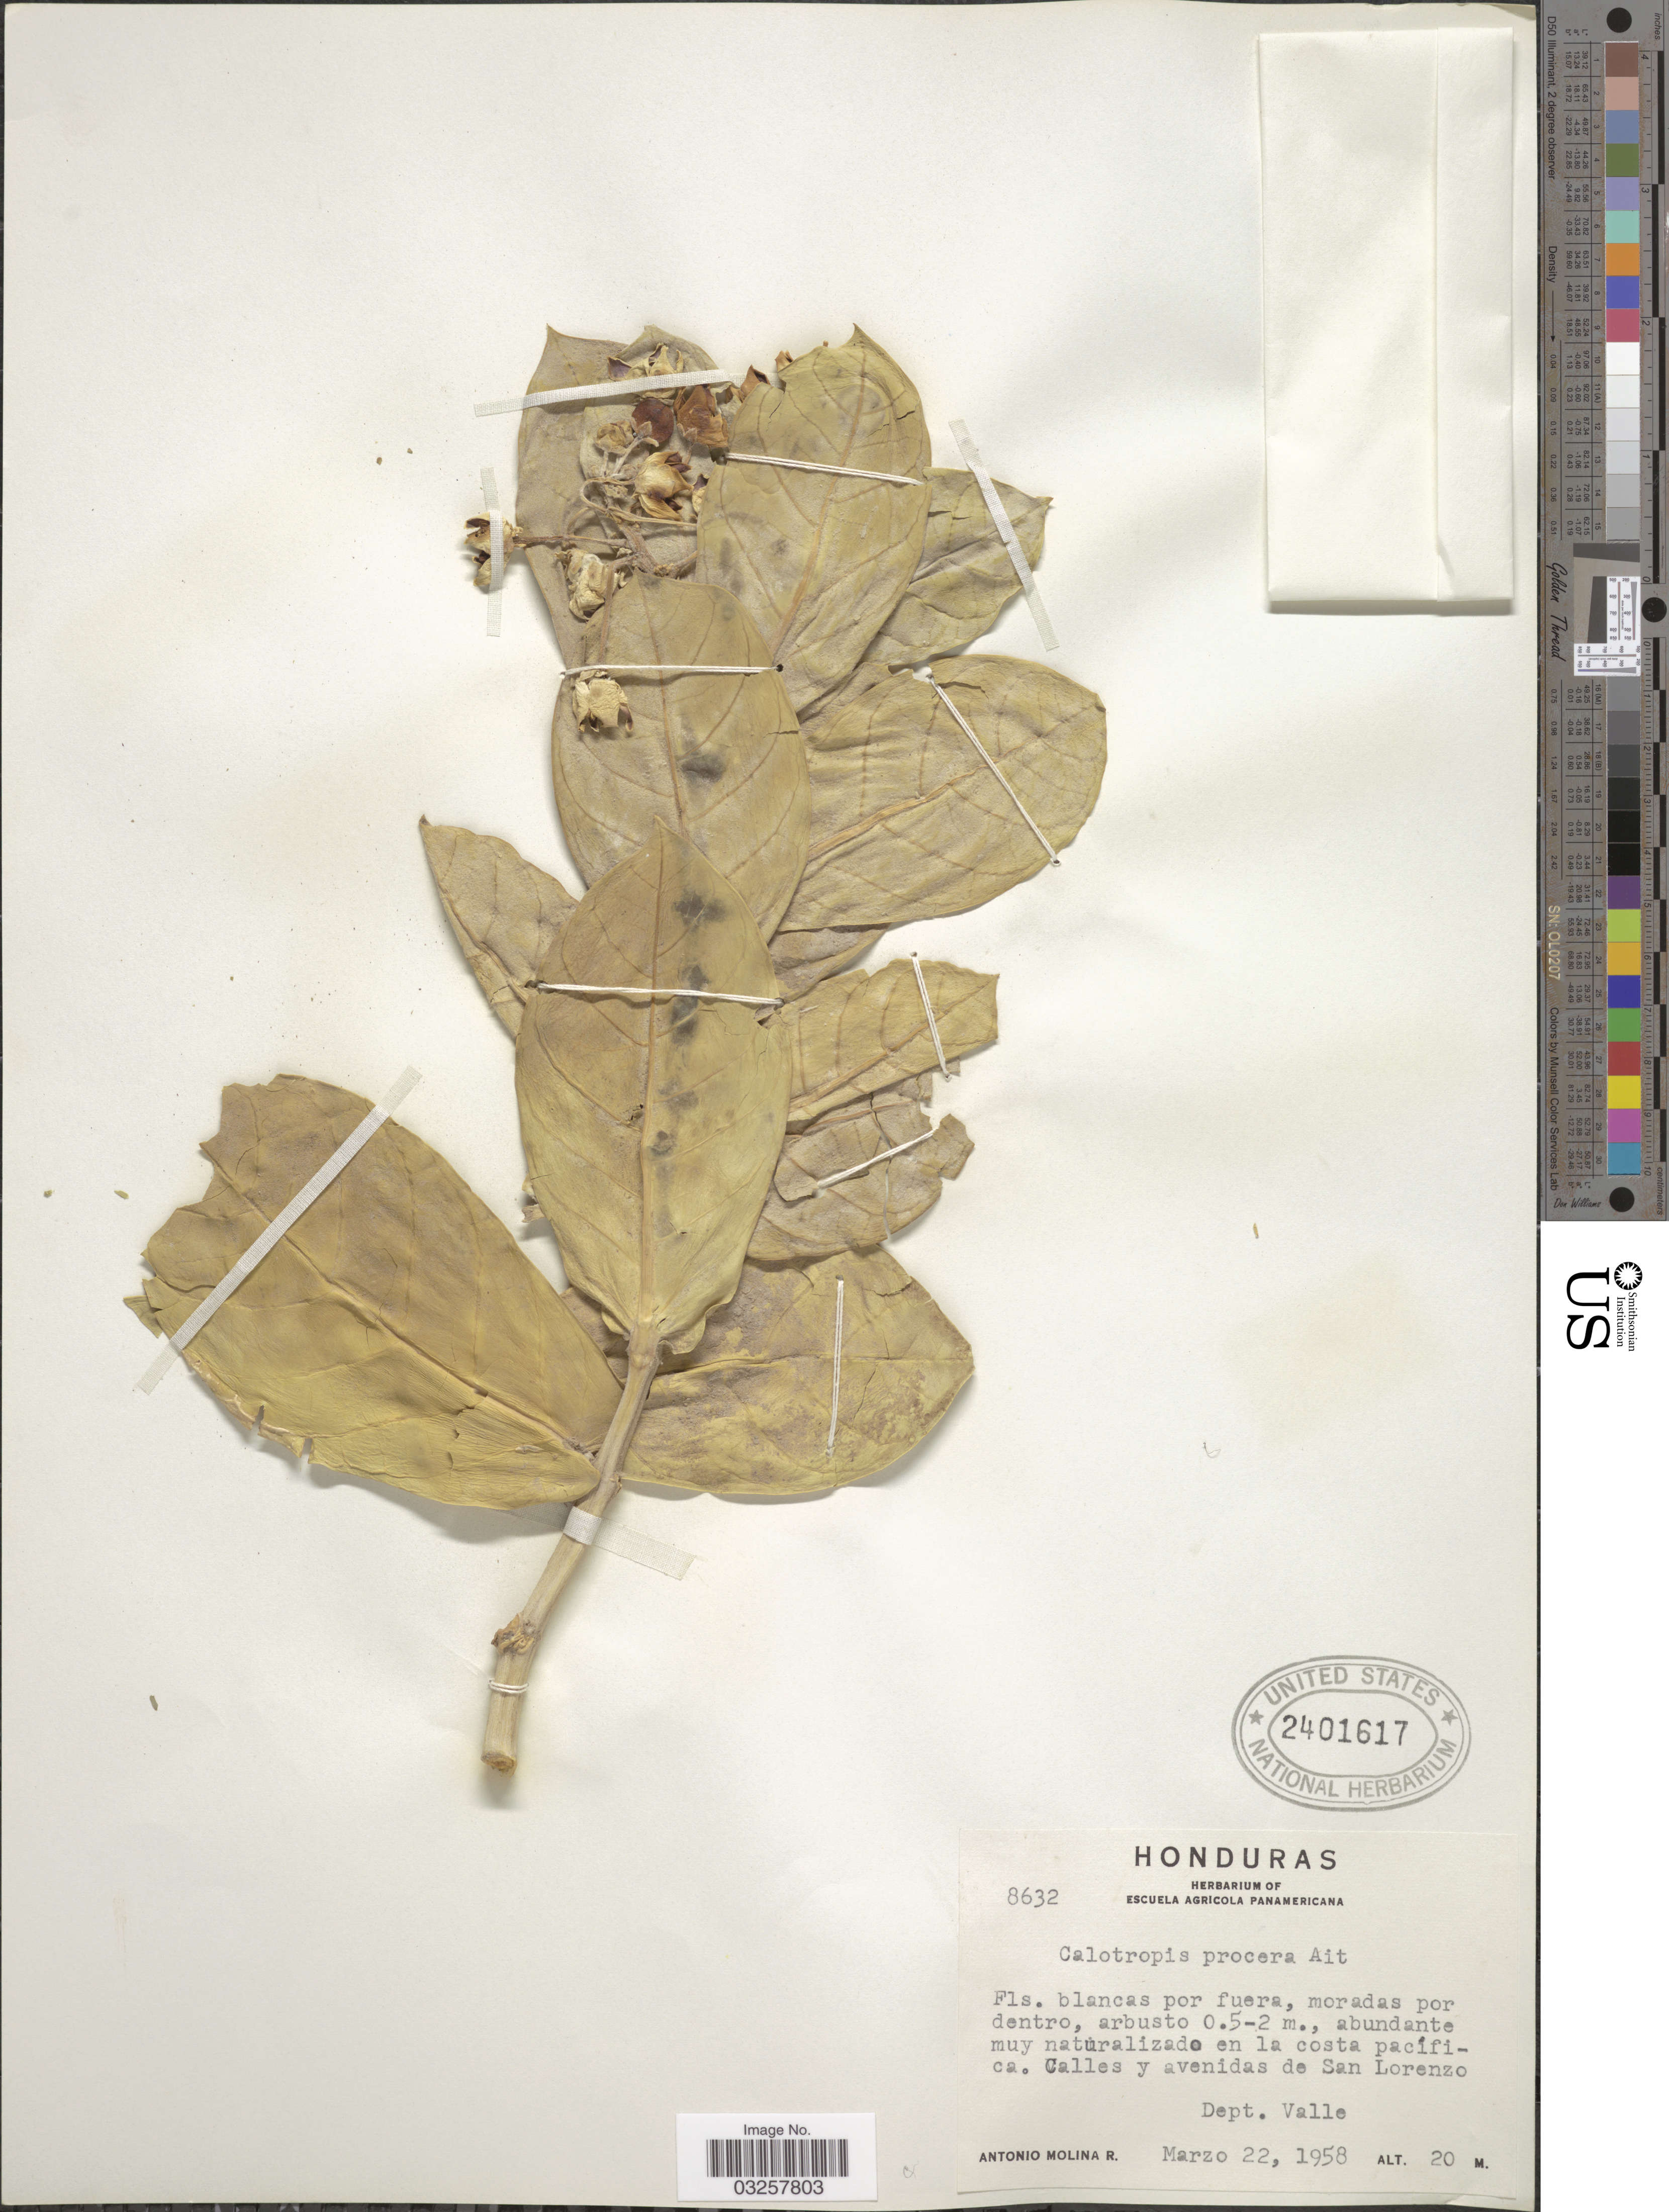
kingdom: Plantae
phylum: Tracheophyta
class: Magnoliopsida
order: Gentianales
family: Apocynaceae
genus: Calotropis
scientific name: Calotropis procera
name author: (Aiton) W.T. Aiton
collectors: A. Molina R.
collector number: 8632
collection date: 1958-03-22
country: Honduras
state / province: Valle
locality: Calles y avenidas de San Lorenzo. Dept. Valle.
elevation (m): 20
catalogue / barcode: US 2401617